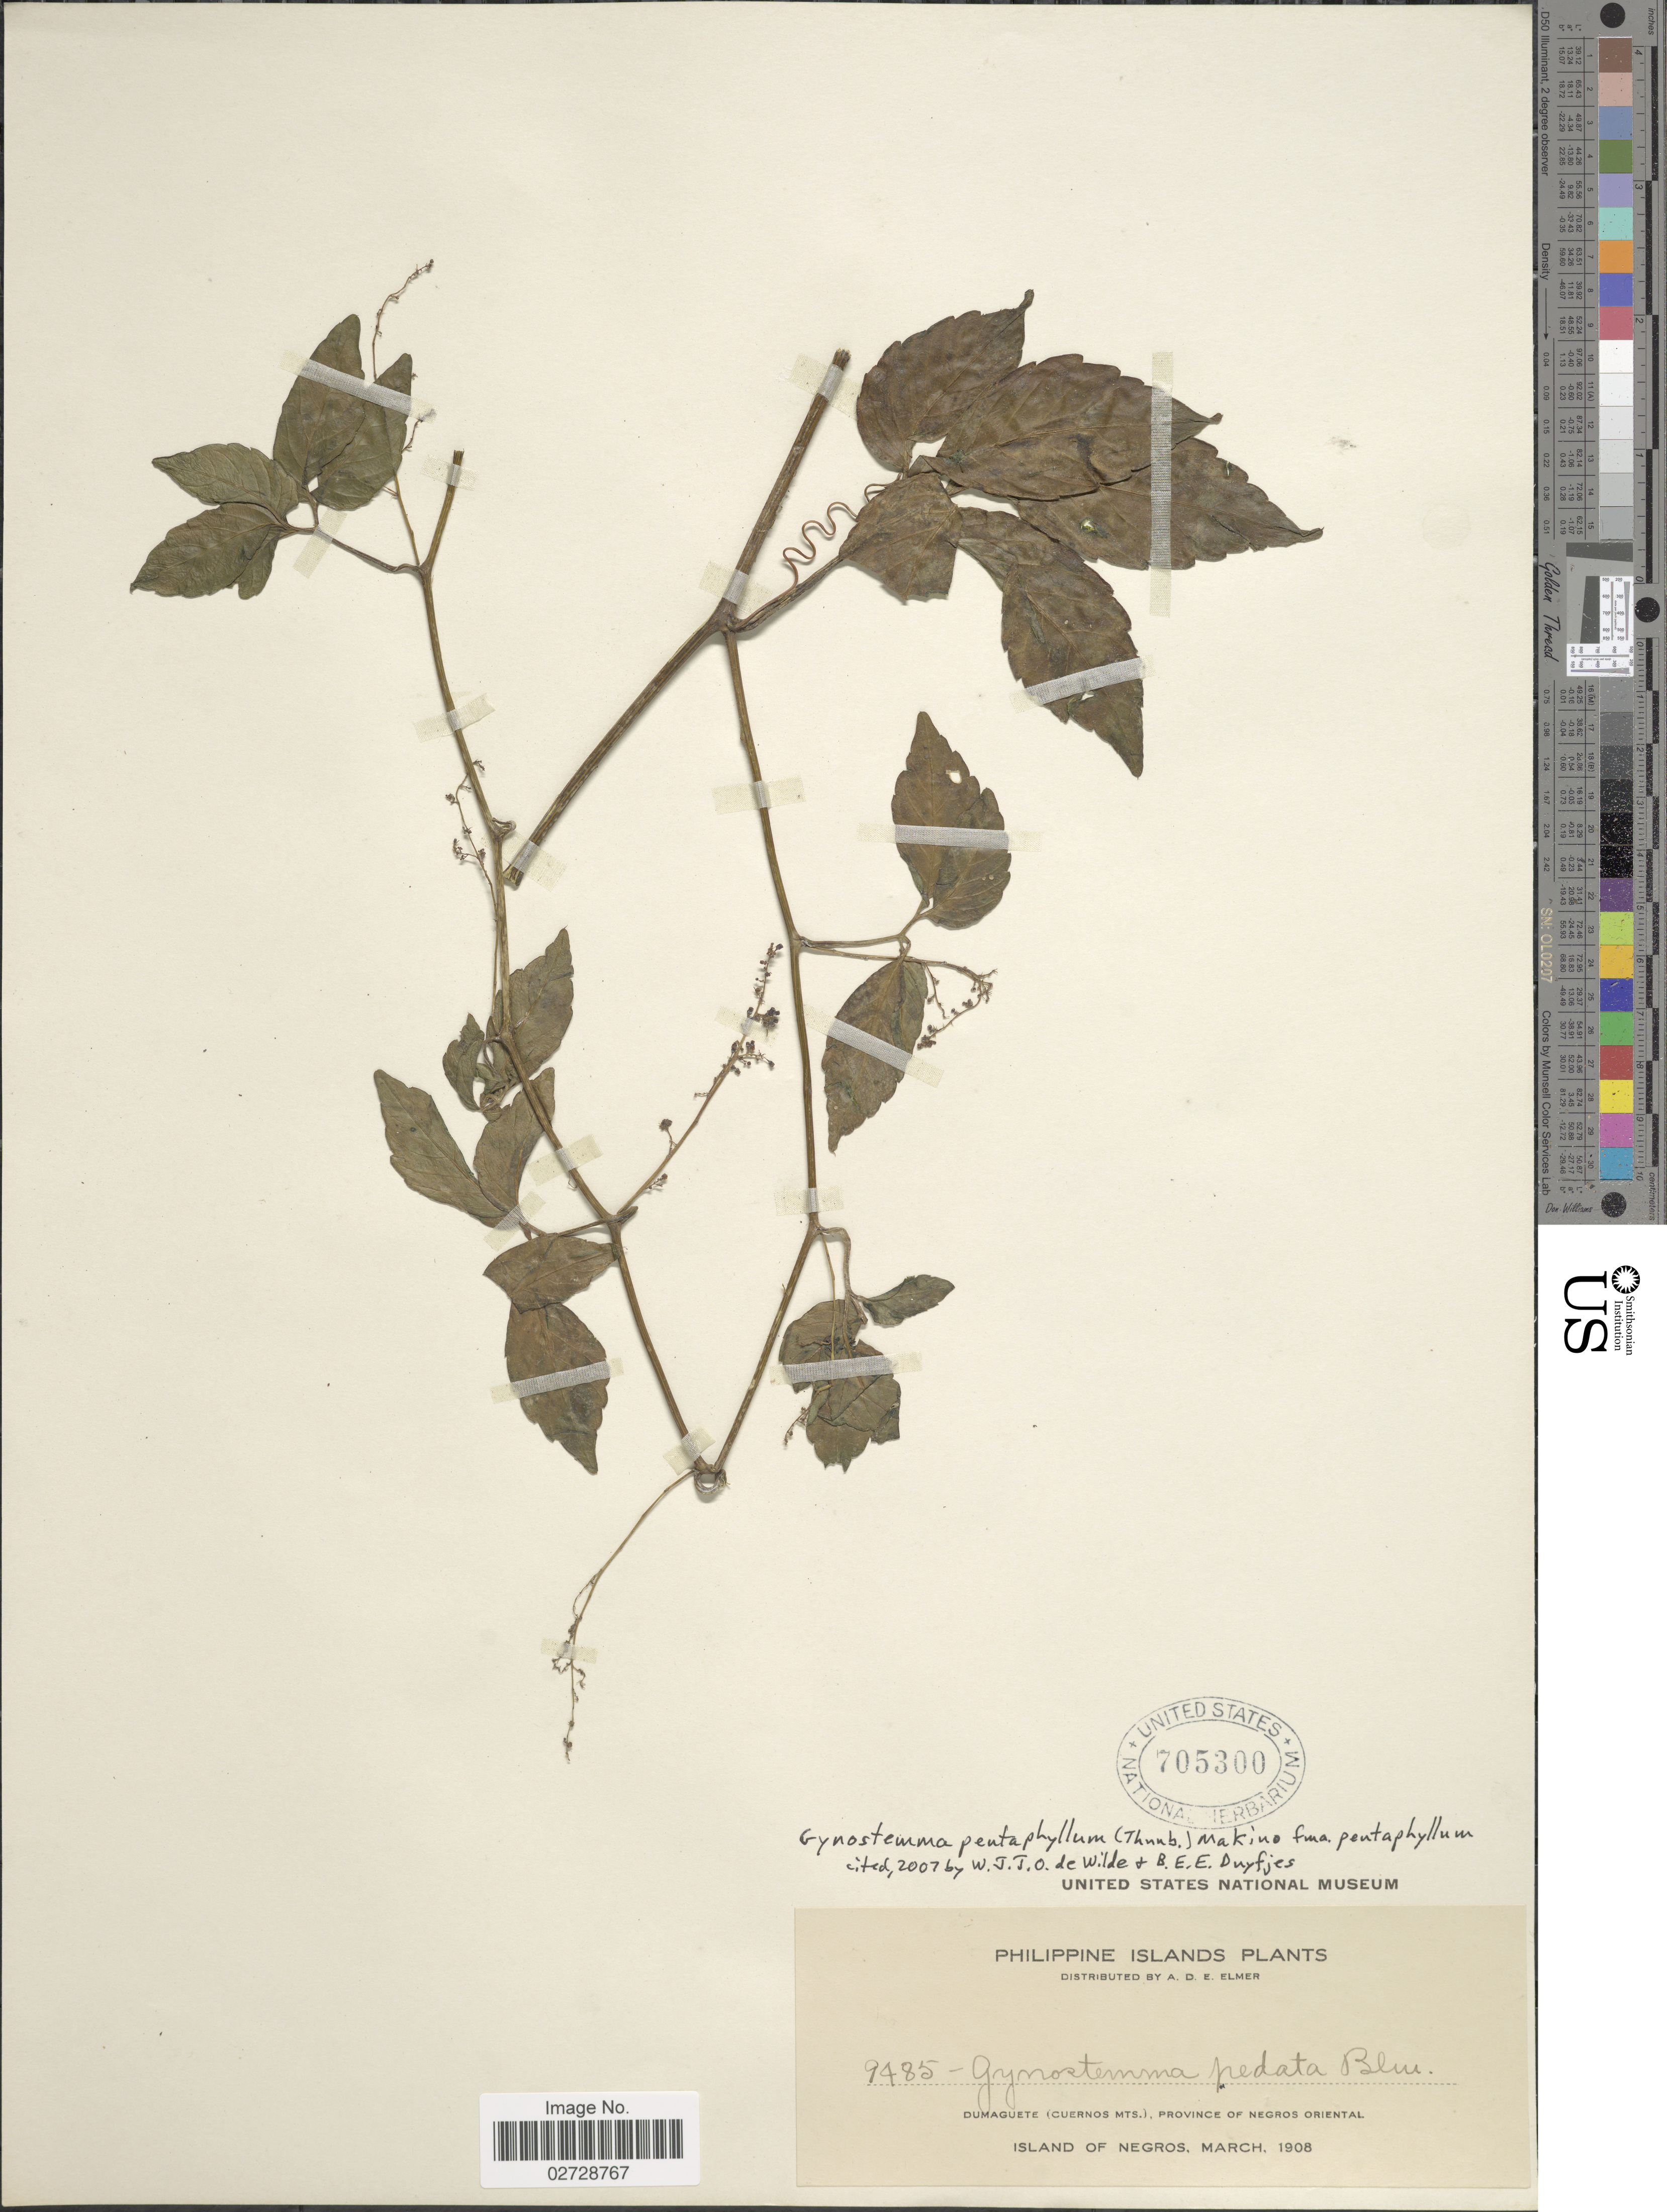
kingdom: Plantae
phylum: Tracheophyta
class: Magnoliopsida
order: Cucurbitales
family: Cucurbitaceae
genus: Gynostemma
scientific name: Gynostemma pentaphyllum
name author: (Thunb.) Makino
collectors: A. D. E. Elmer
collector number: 9485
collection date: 1908-03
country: Philippines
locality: Philippine Islands. Dumaguete (Cuernos Mts.), Province of Negros Oriental. Island of Negros.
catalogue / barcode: US 705300